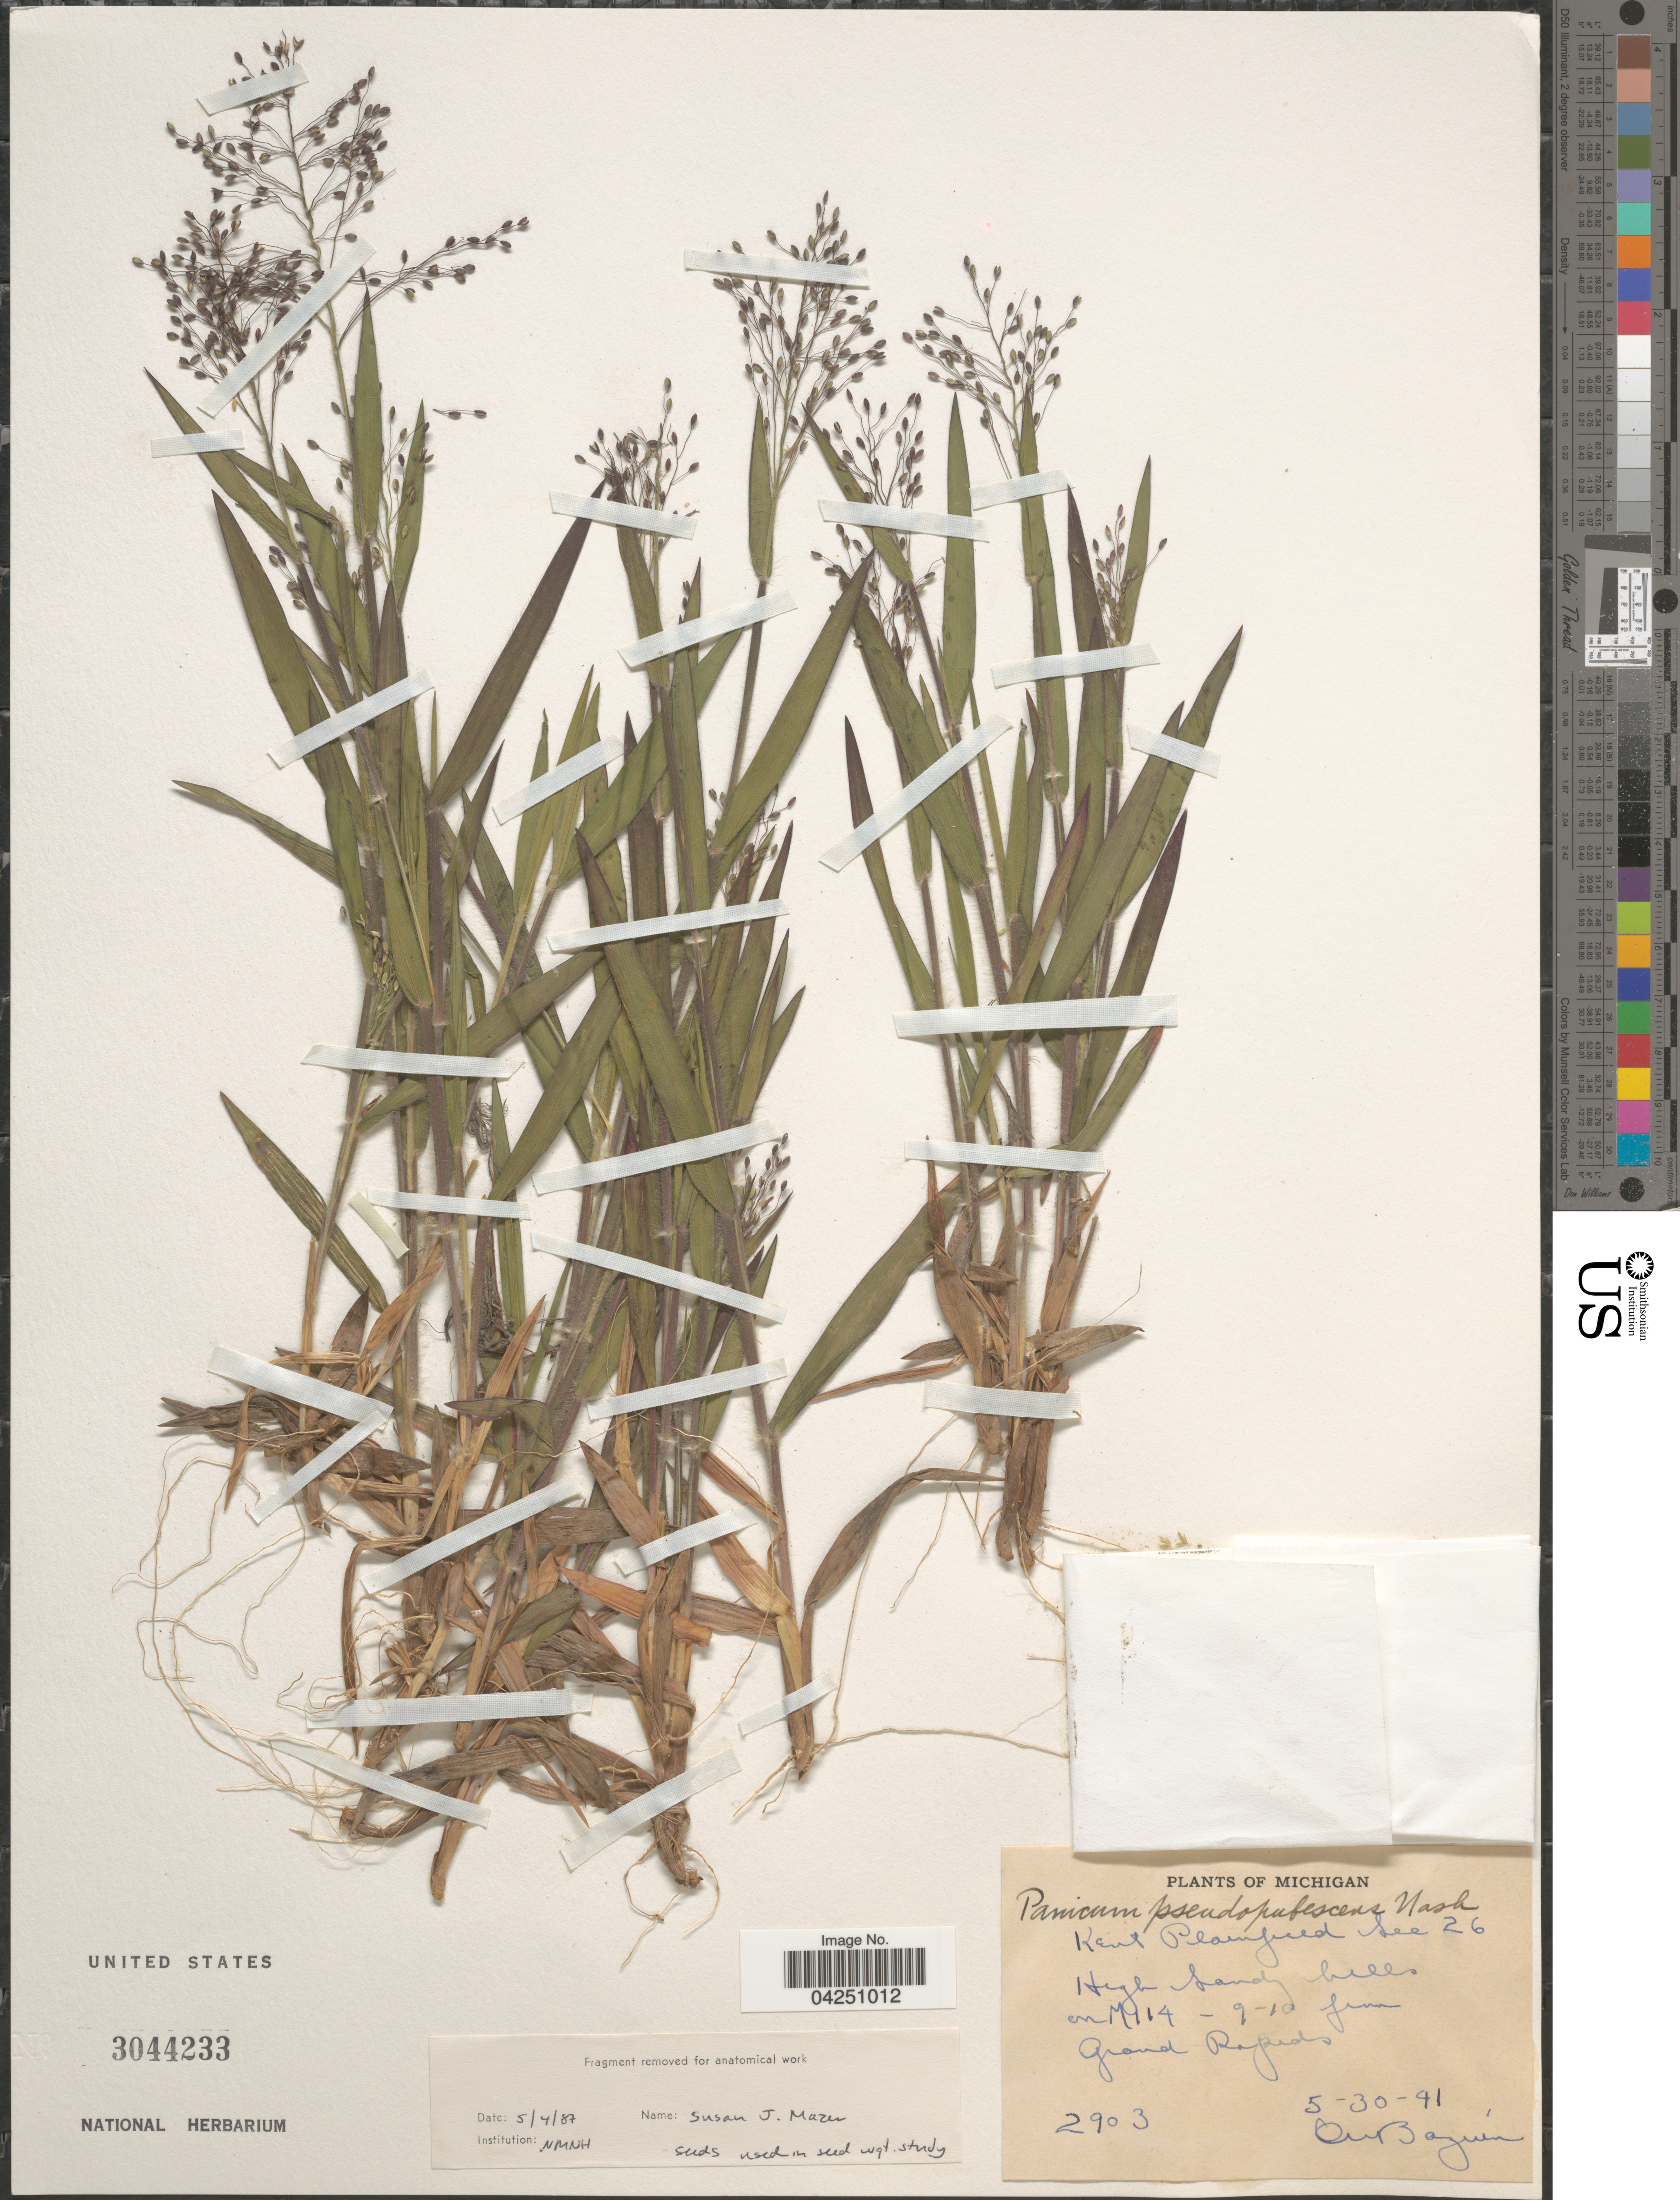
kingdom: Plantae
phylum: Tracheophyta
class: Liliopsida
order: Poales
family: Poaceae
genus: Dichanthelium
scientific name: Dichanthelium acuminatum var. acuminatum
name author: (Sw.) Gould & C.A. Clark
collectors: C. Bazuin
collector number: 2903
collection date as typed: Transcribed d/m/y: 30/5/41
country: United States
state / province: Michigan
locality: Kent Plainfield Sec 26. High Sandy hills on M114 - 9 - 10 from Grand Rapids.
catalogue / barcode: US 3044233